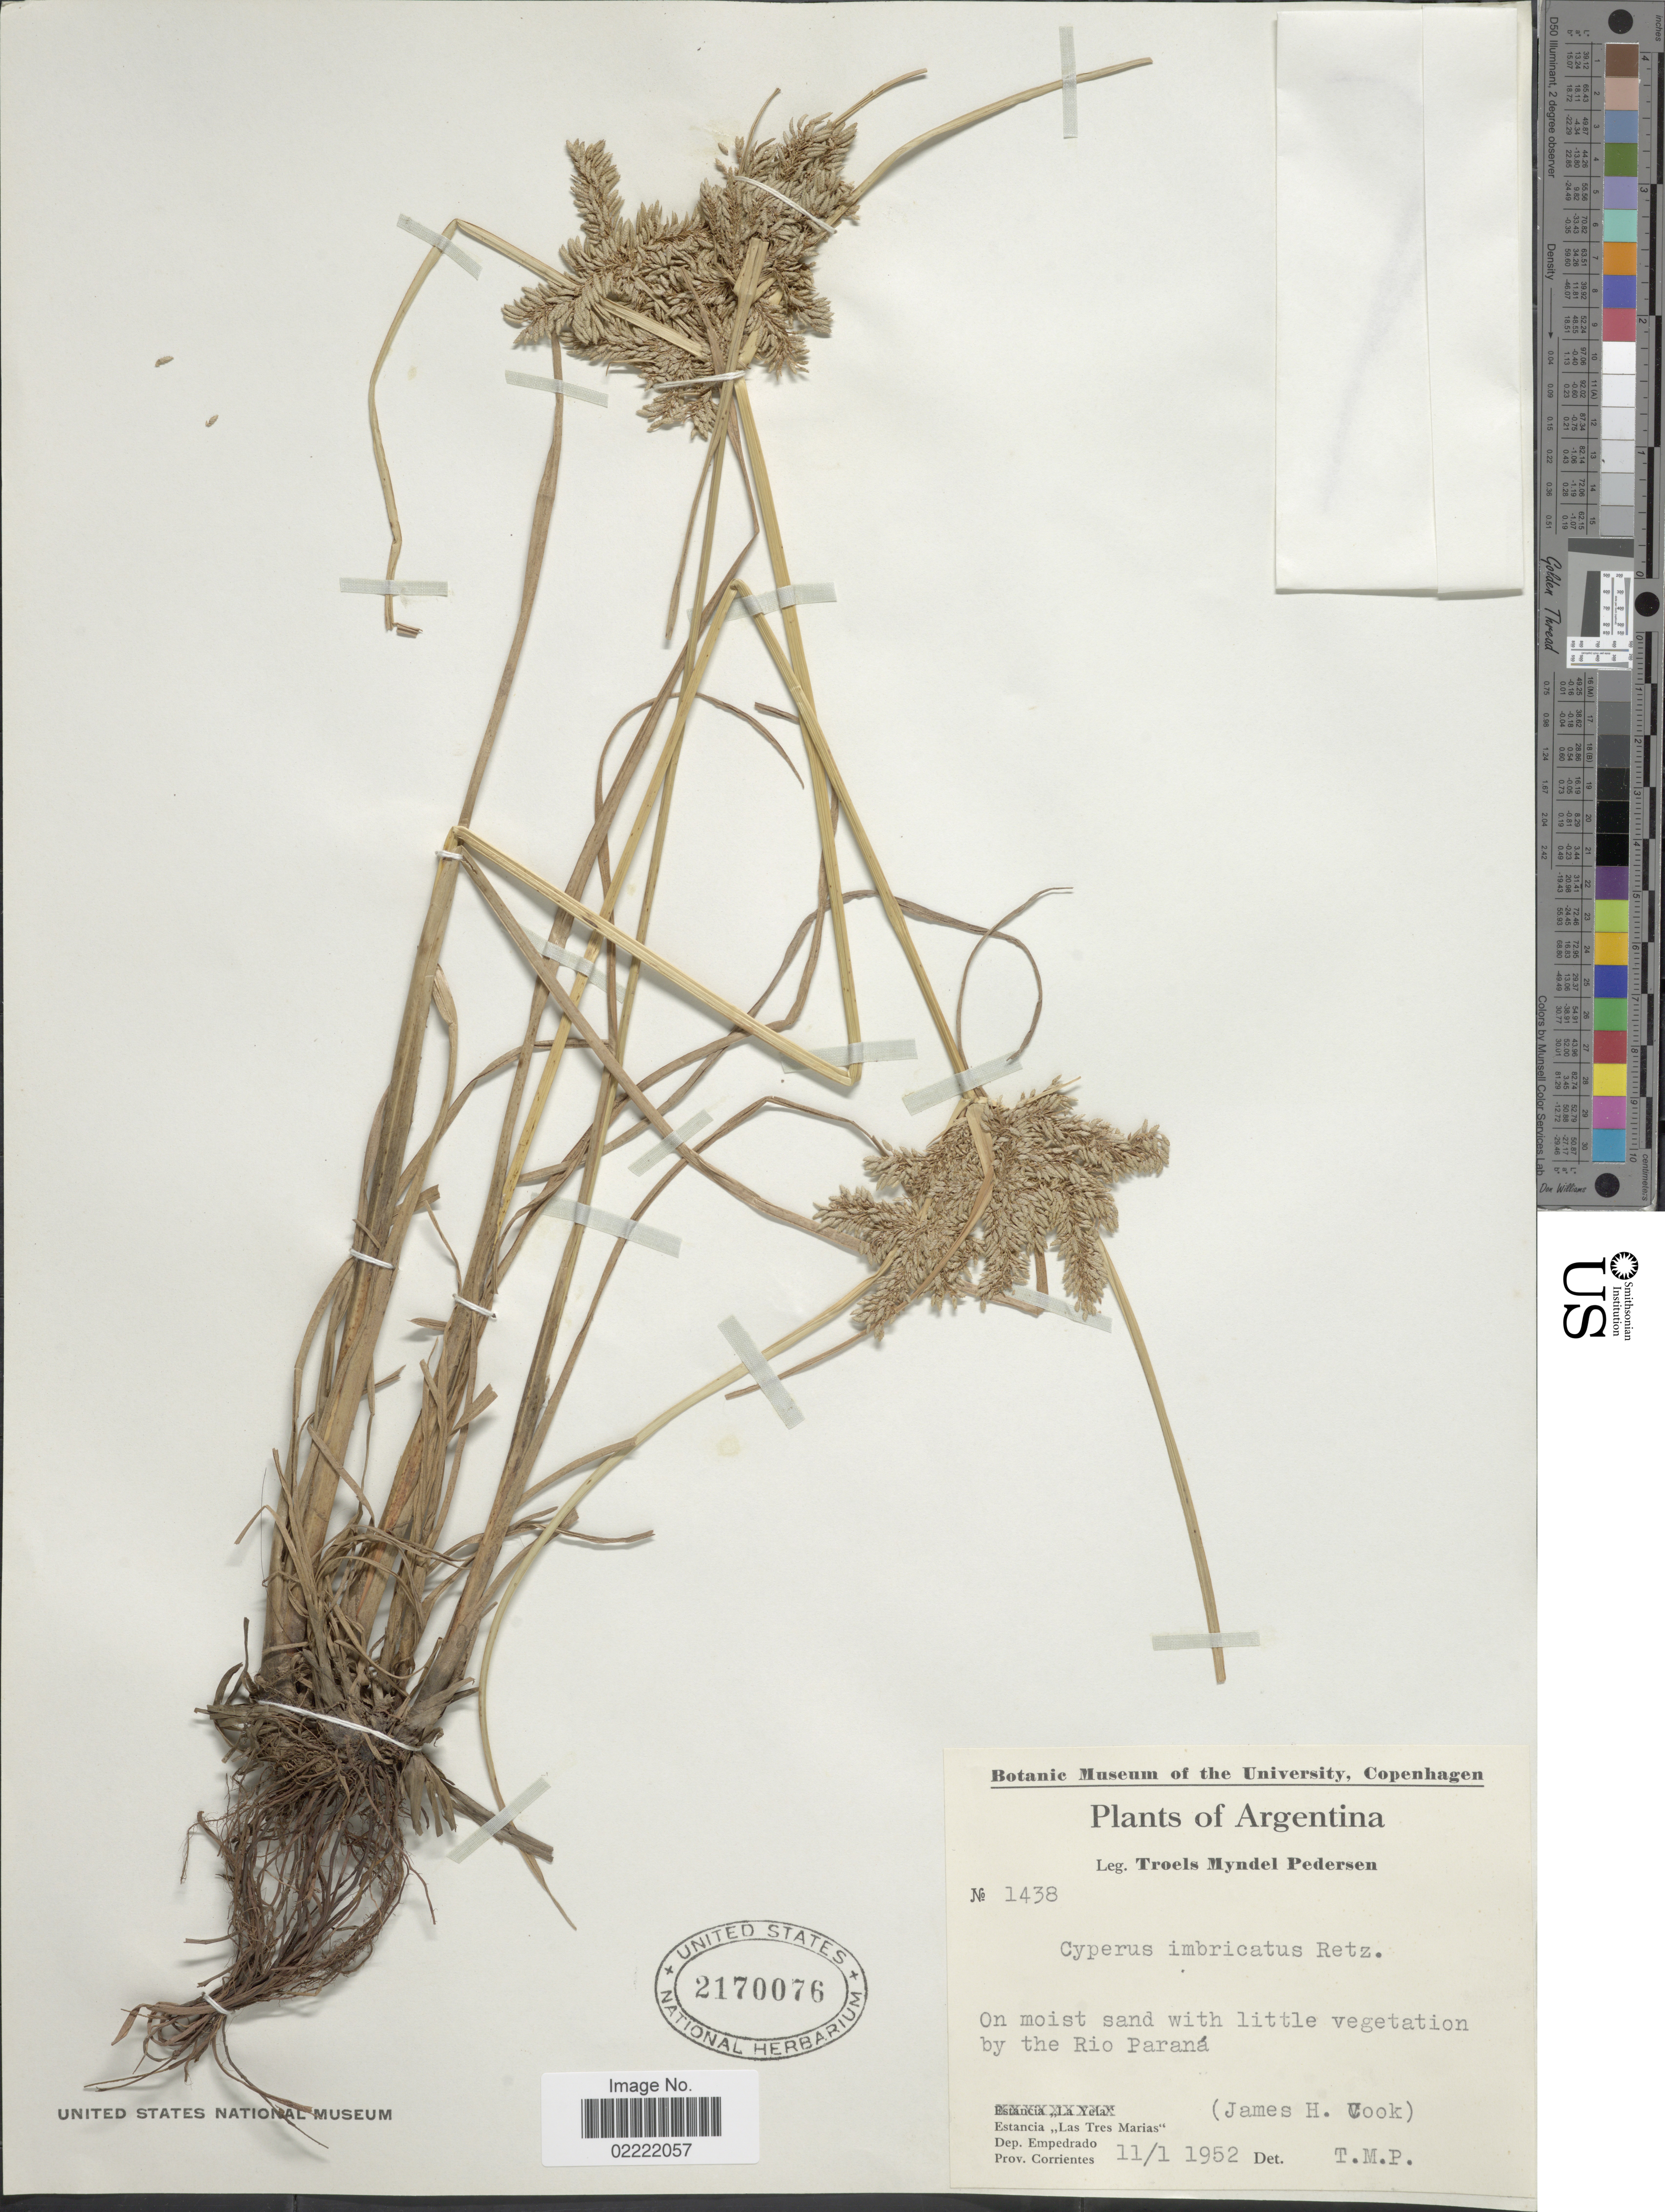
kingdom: Plantae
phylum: Tracheophyta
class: Liliopsida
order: Poales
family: Cyperaceae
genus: Cyperus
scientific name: Cyperus imbricatus Retz.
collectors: T. Pederson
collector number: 1438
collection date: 1952-01-11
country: Argentina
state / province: Corrientes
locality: On moist sand with little vegetation by the Rio Paraná, Estancia , Las Tres Marias', Dep. Empedrado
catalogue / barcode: US 2170076